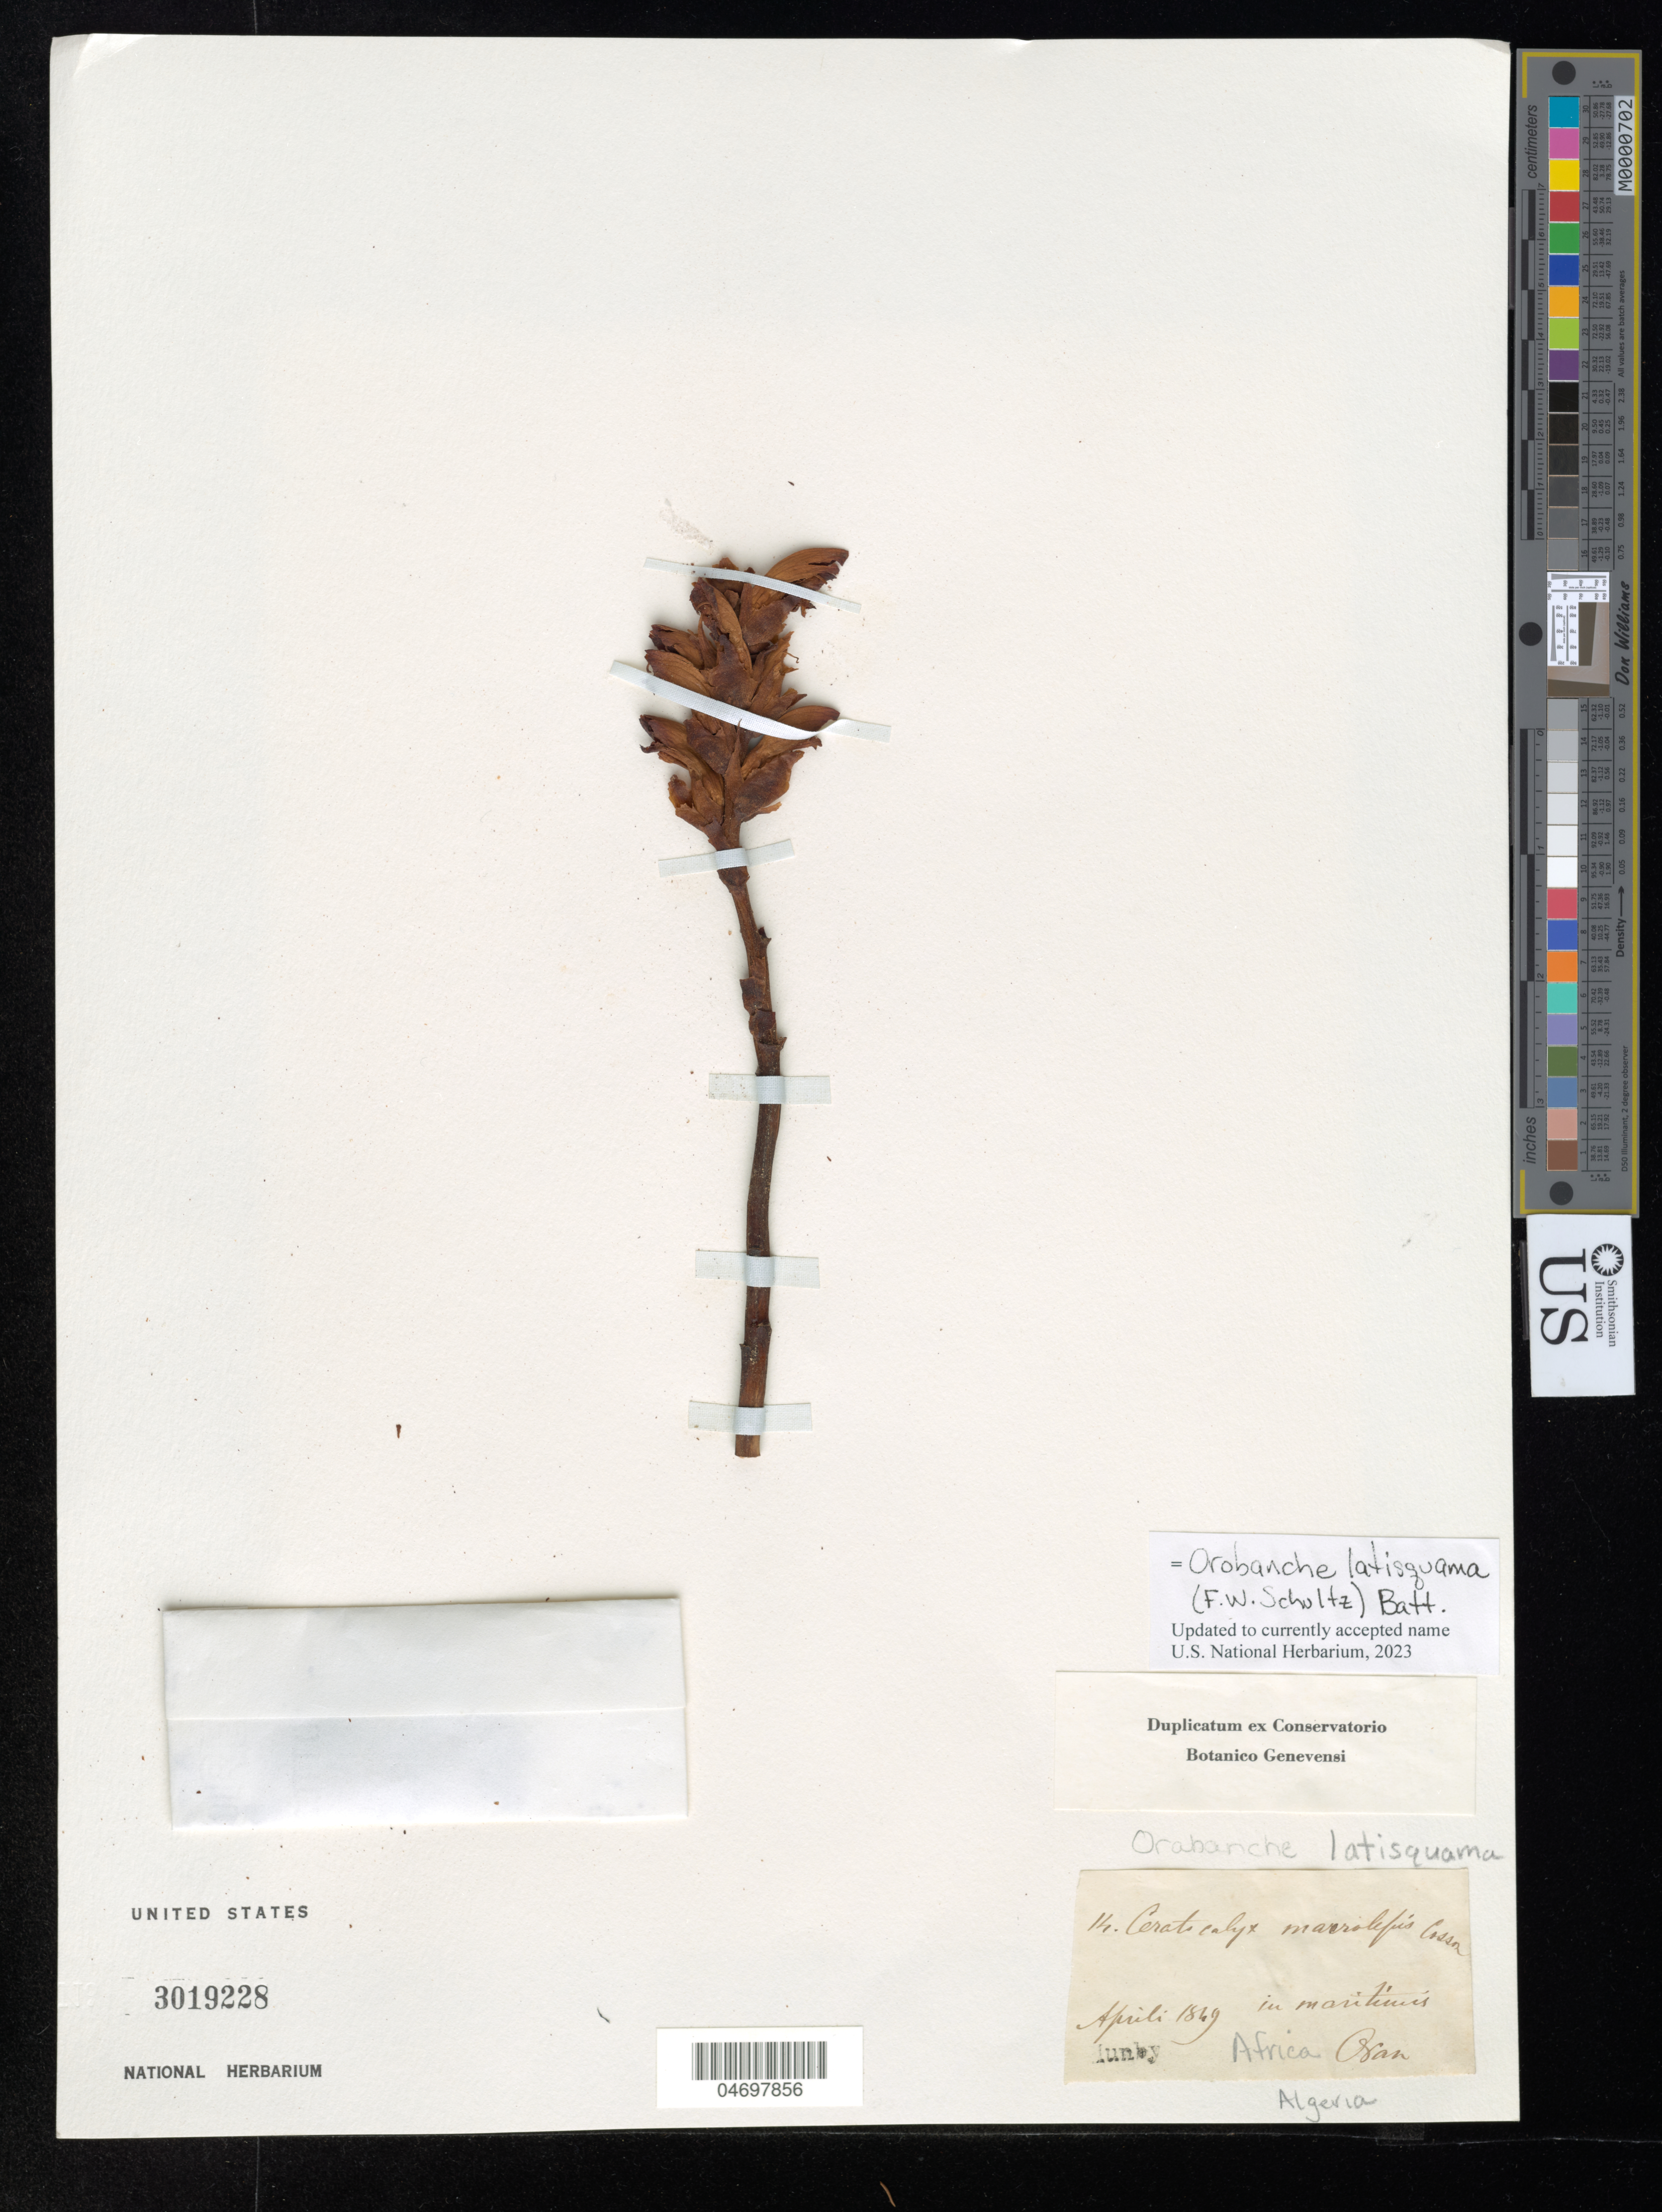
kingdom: Plantae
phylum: Tracheophyta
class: Magnoliopsida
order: Lamiales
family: Orobanchaceae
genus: Orobanche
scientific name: Orobanche latisquama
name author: (F.W. Schultz) Batt.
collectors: -. Hunby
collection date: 1849-04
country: Algeria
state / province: Oran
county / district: Oran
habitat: in maritimis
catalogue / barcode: US 3019228